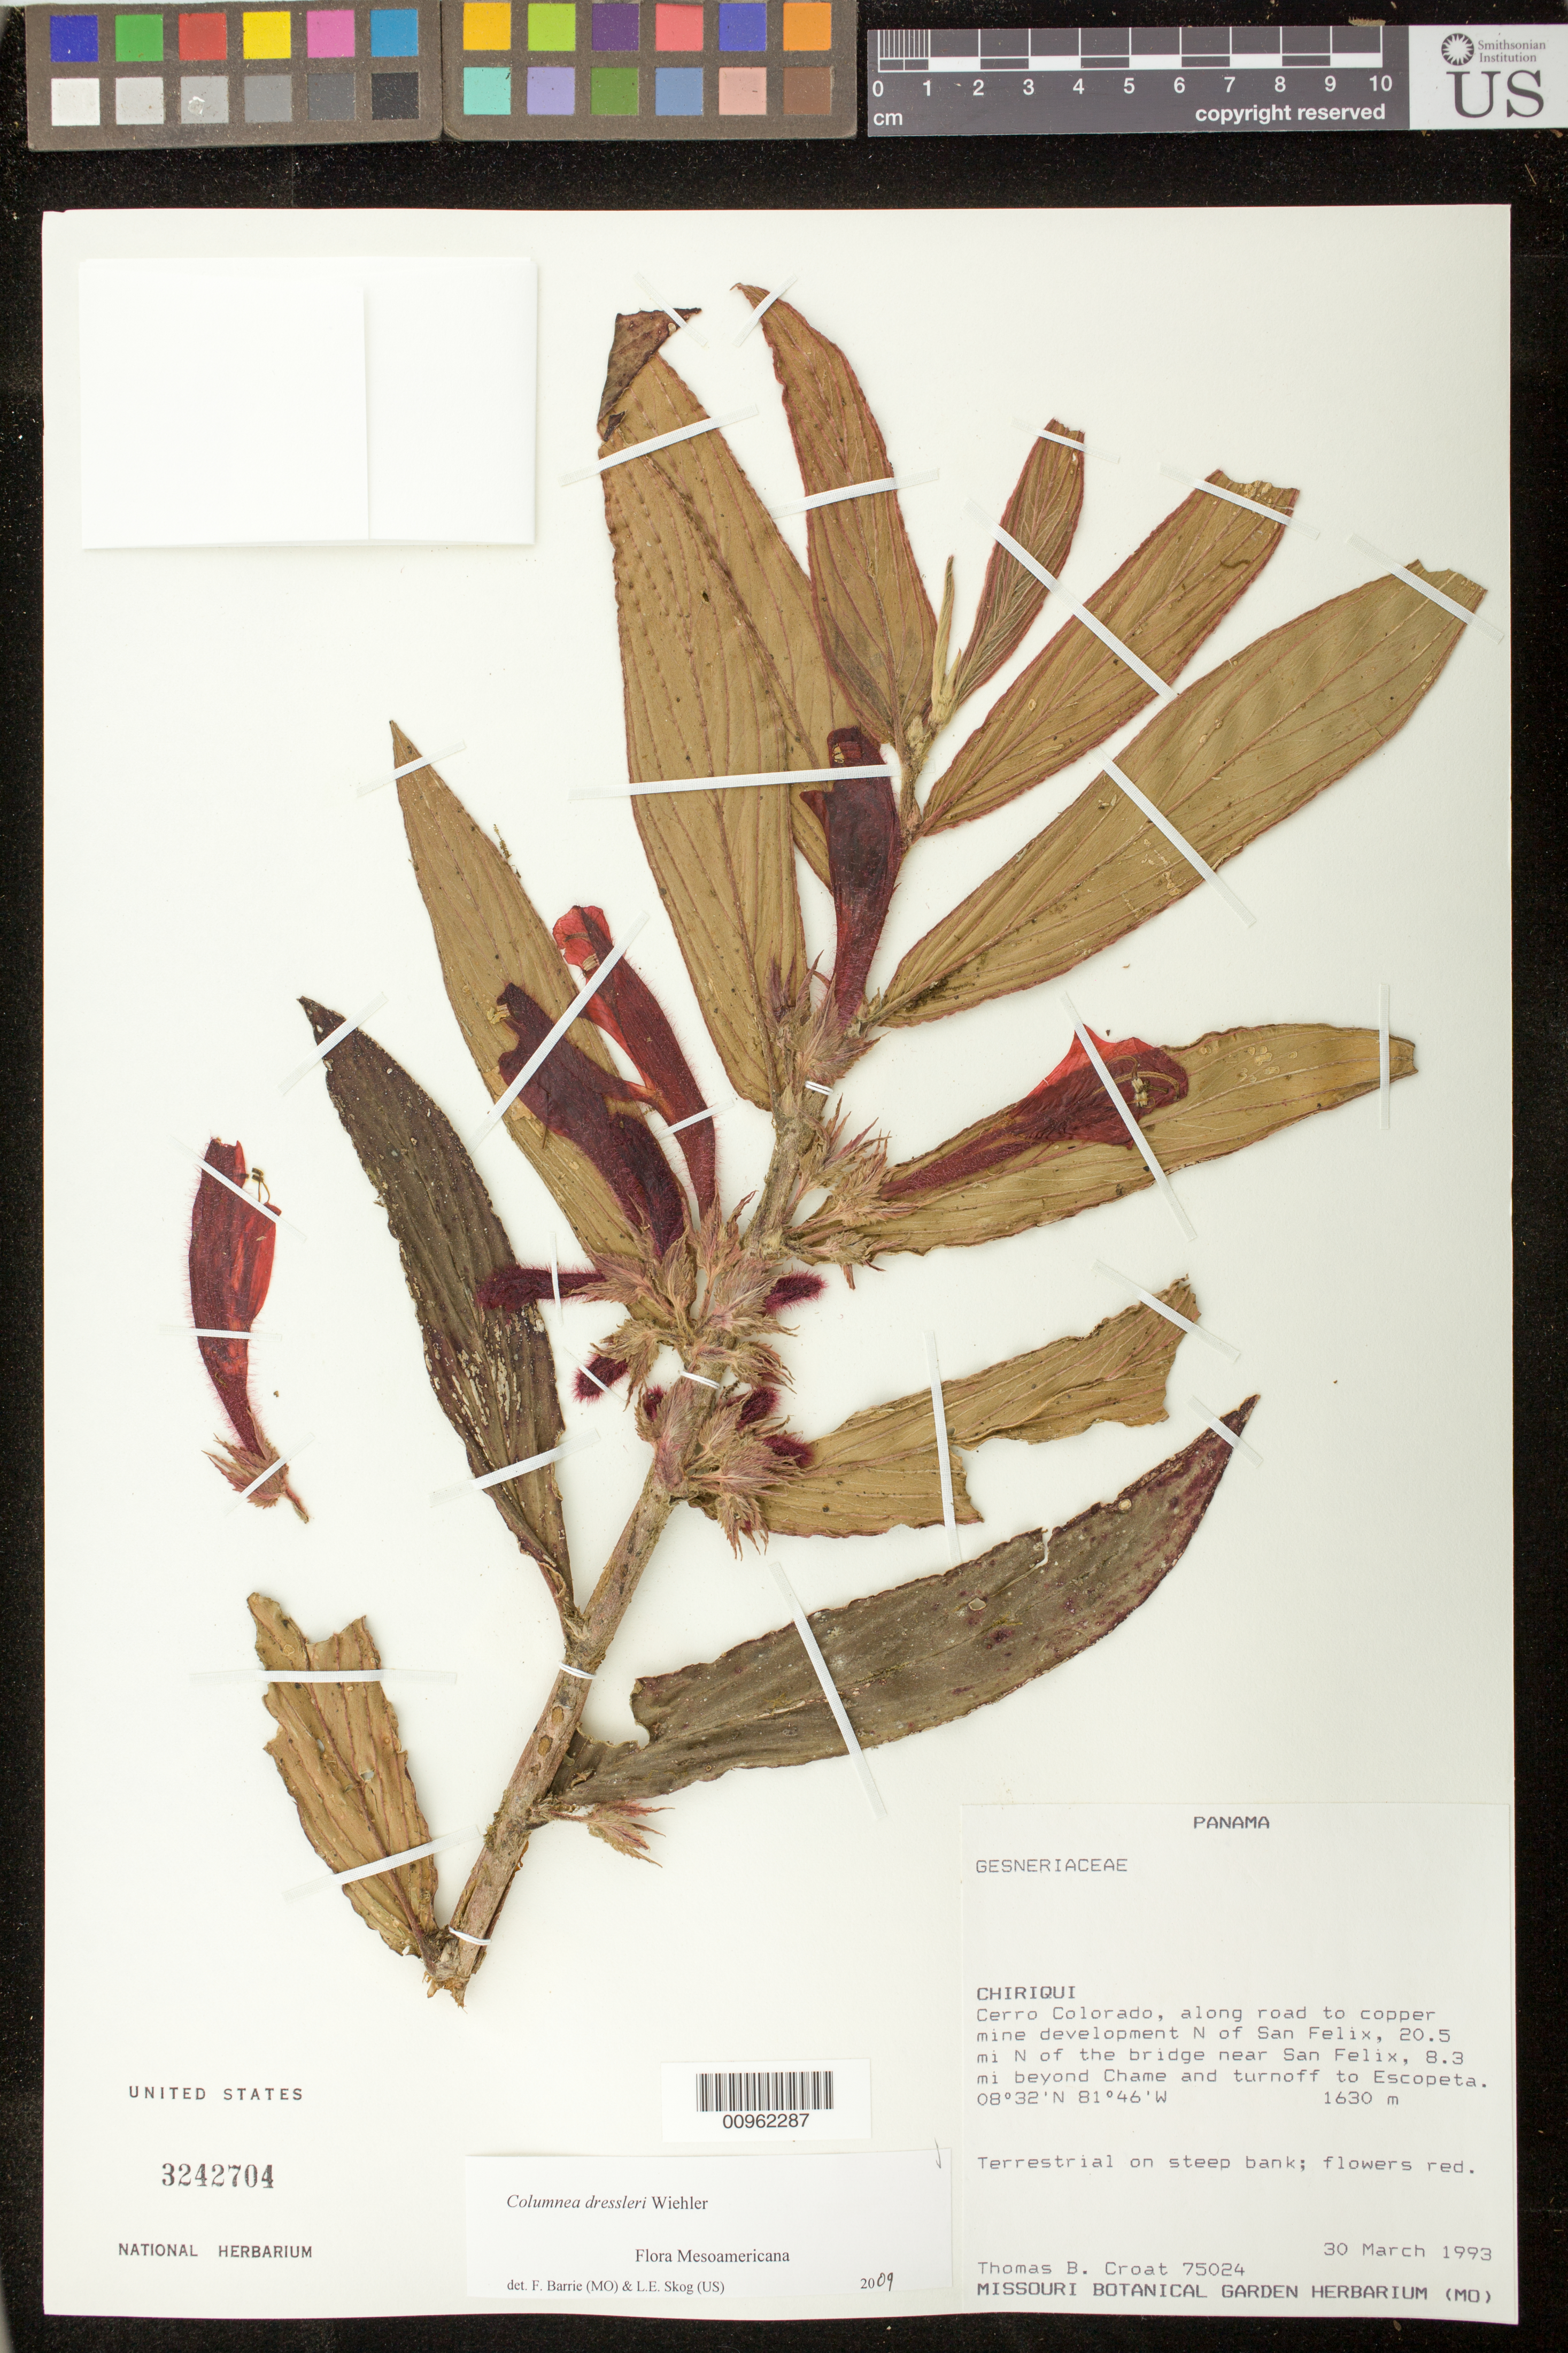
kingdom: Plantae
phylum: Tracheophyta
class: Magnoliopsida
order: Lamiales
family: Gesneriaceae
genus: Columnea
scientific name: Columnea dressleri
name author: Wiehler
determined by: Barrie, F. R.; Skog, Laurence E.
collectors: T. B. Croat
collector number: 75024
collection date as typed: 30 Mar 1993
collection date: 1993-03-30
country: Panama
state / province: Chiriquí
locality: Cerro Colorado, along road to copper mine development N of San Felix, 20.5 mi N of the bridge near San Felix, 8.3 mi beyond Chame and turnoff to Escopeta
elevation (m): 1630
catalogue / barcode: US 3242704